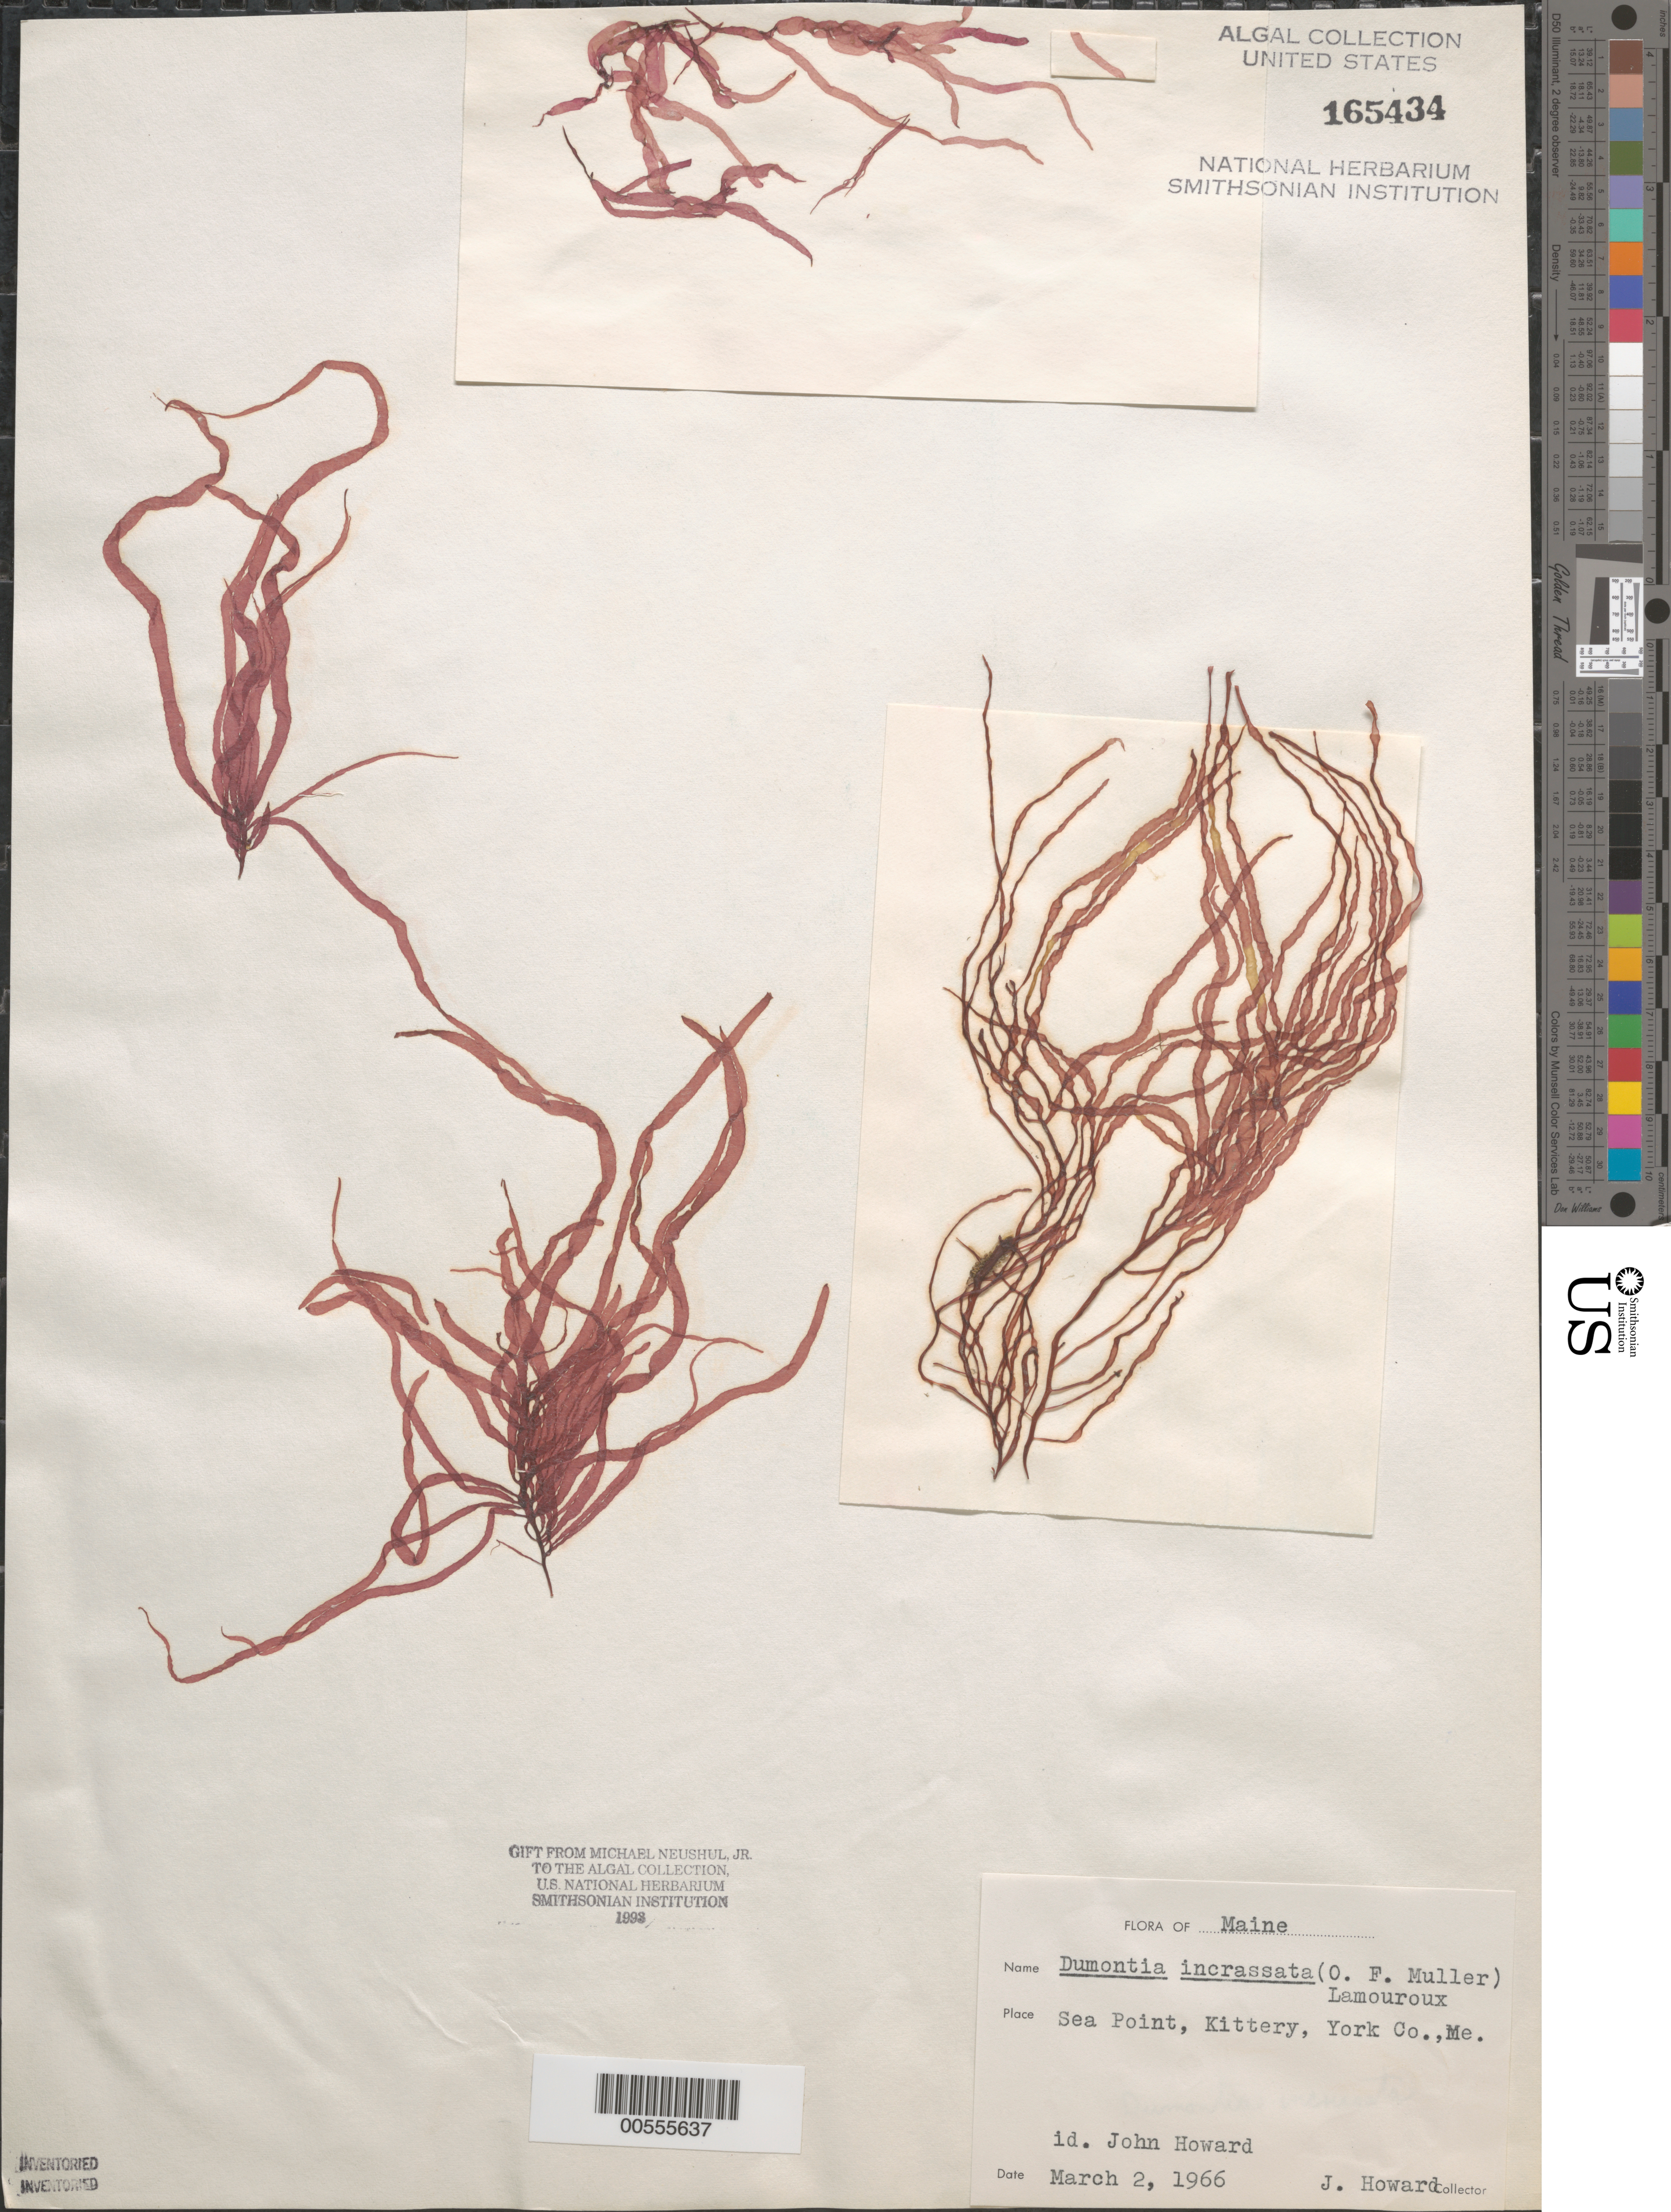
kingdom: Plantae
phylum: Rhodophyta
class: Florideophyceae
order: Gigartinales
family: Dumontiaceae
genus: Dumontia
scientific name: Dumontia contorta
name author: (S.G. Gmel.) Rupr.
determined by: Algae name updating Project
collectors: J. Howard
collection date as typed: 02 Mar 1966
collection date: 1966-03-02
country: United States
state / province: Maine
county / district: York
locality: Sea Point, Kittery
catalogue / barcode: US 165434